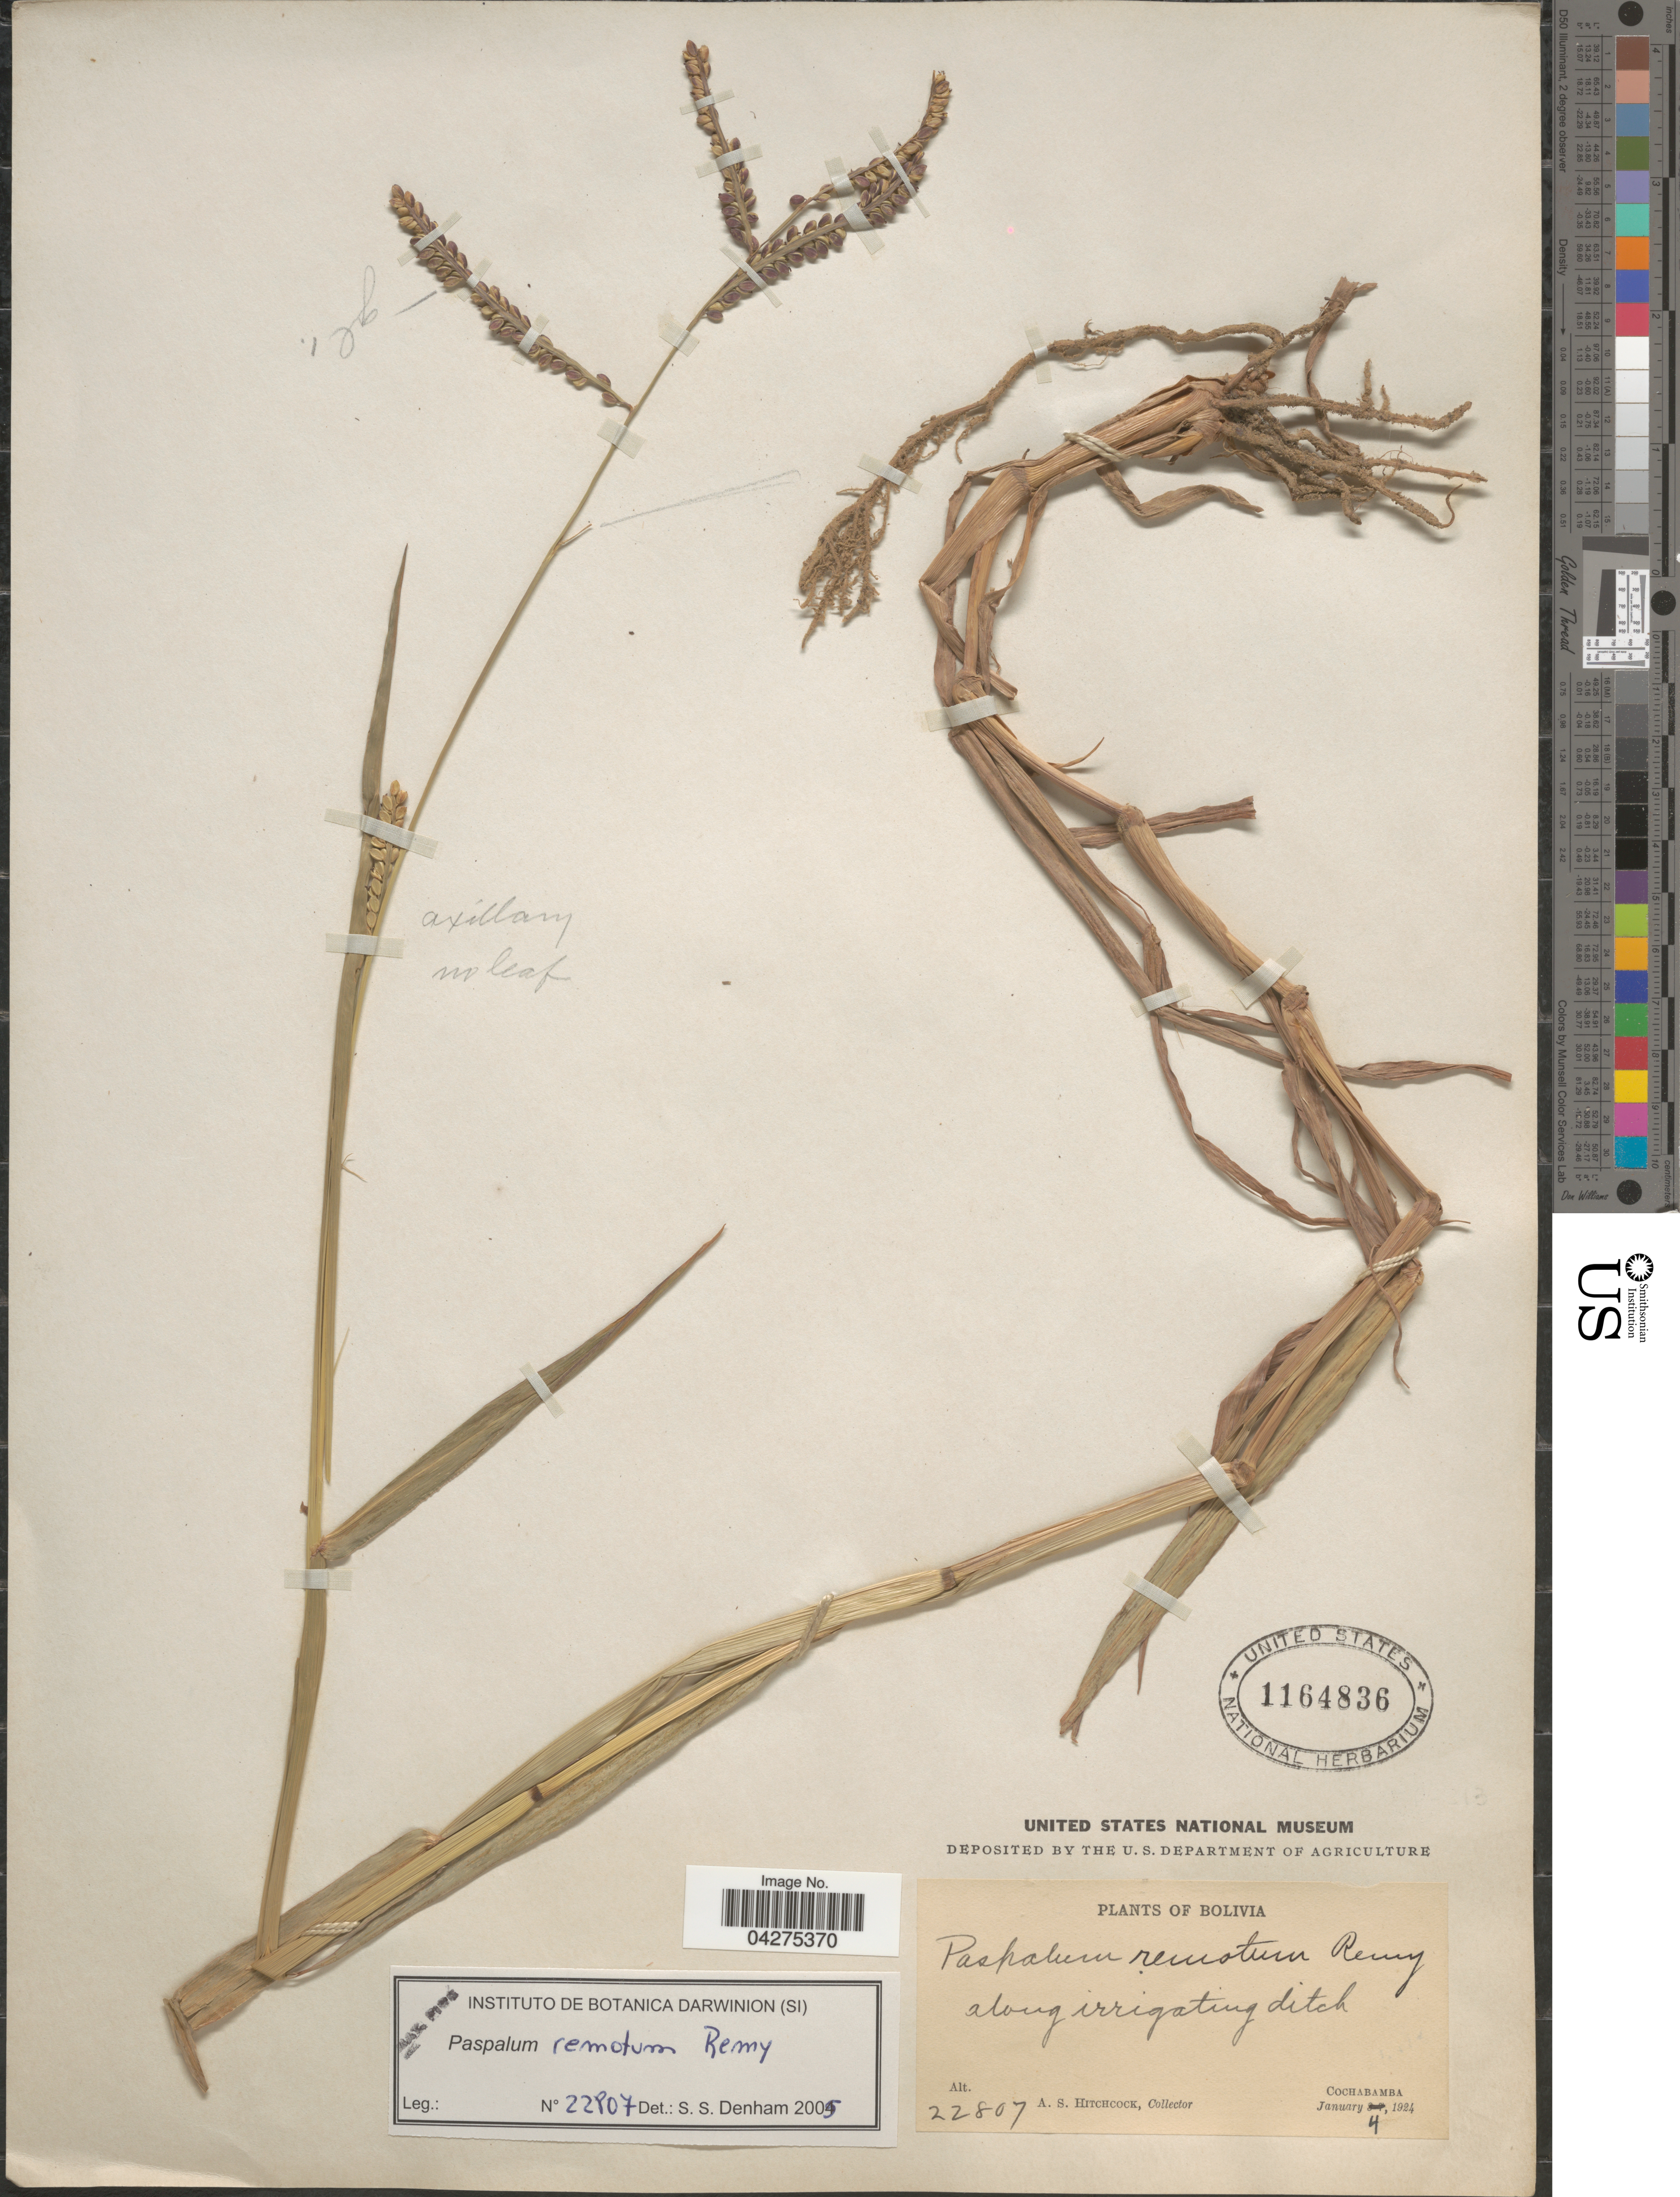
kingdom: Plantae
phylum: Tracheophyta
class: Liliopsida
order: Poales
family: Poaceae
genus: Paspalum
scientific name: Paspalum remotum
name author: J. Rémy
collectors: A. S. Hitchcock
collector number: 22807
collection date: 1924-01-04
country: Bolivia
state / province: Cochabamba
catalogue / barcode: US 1164836